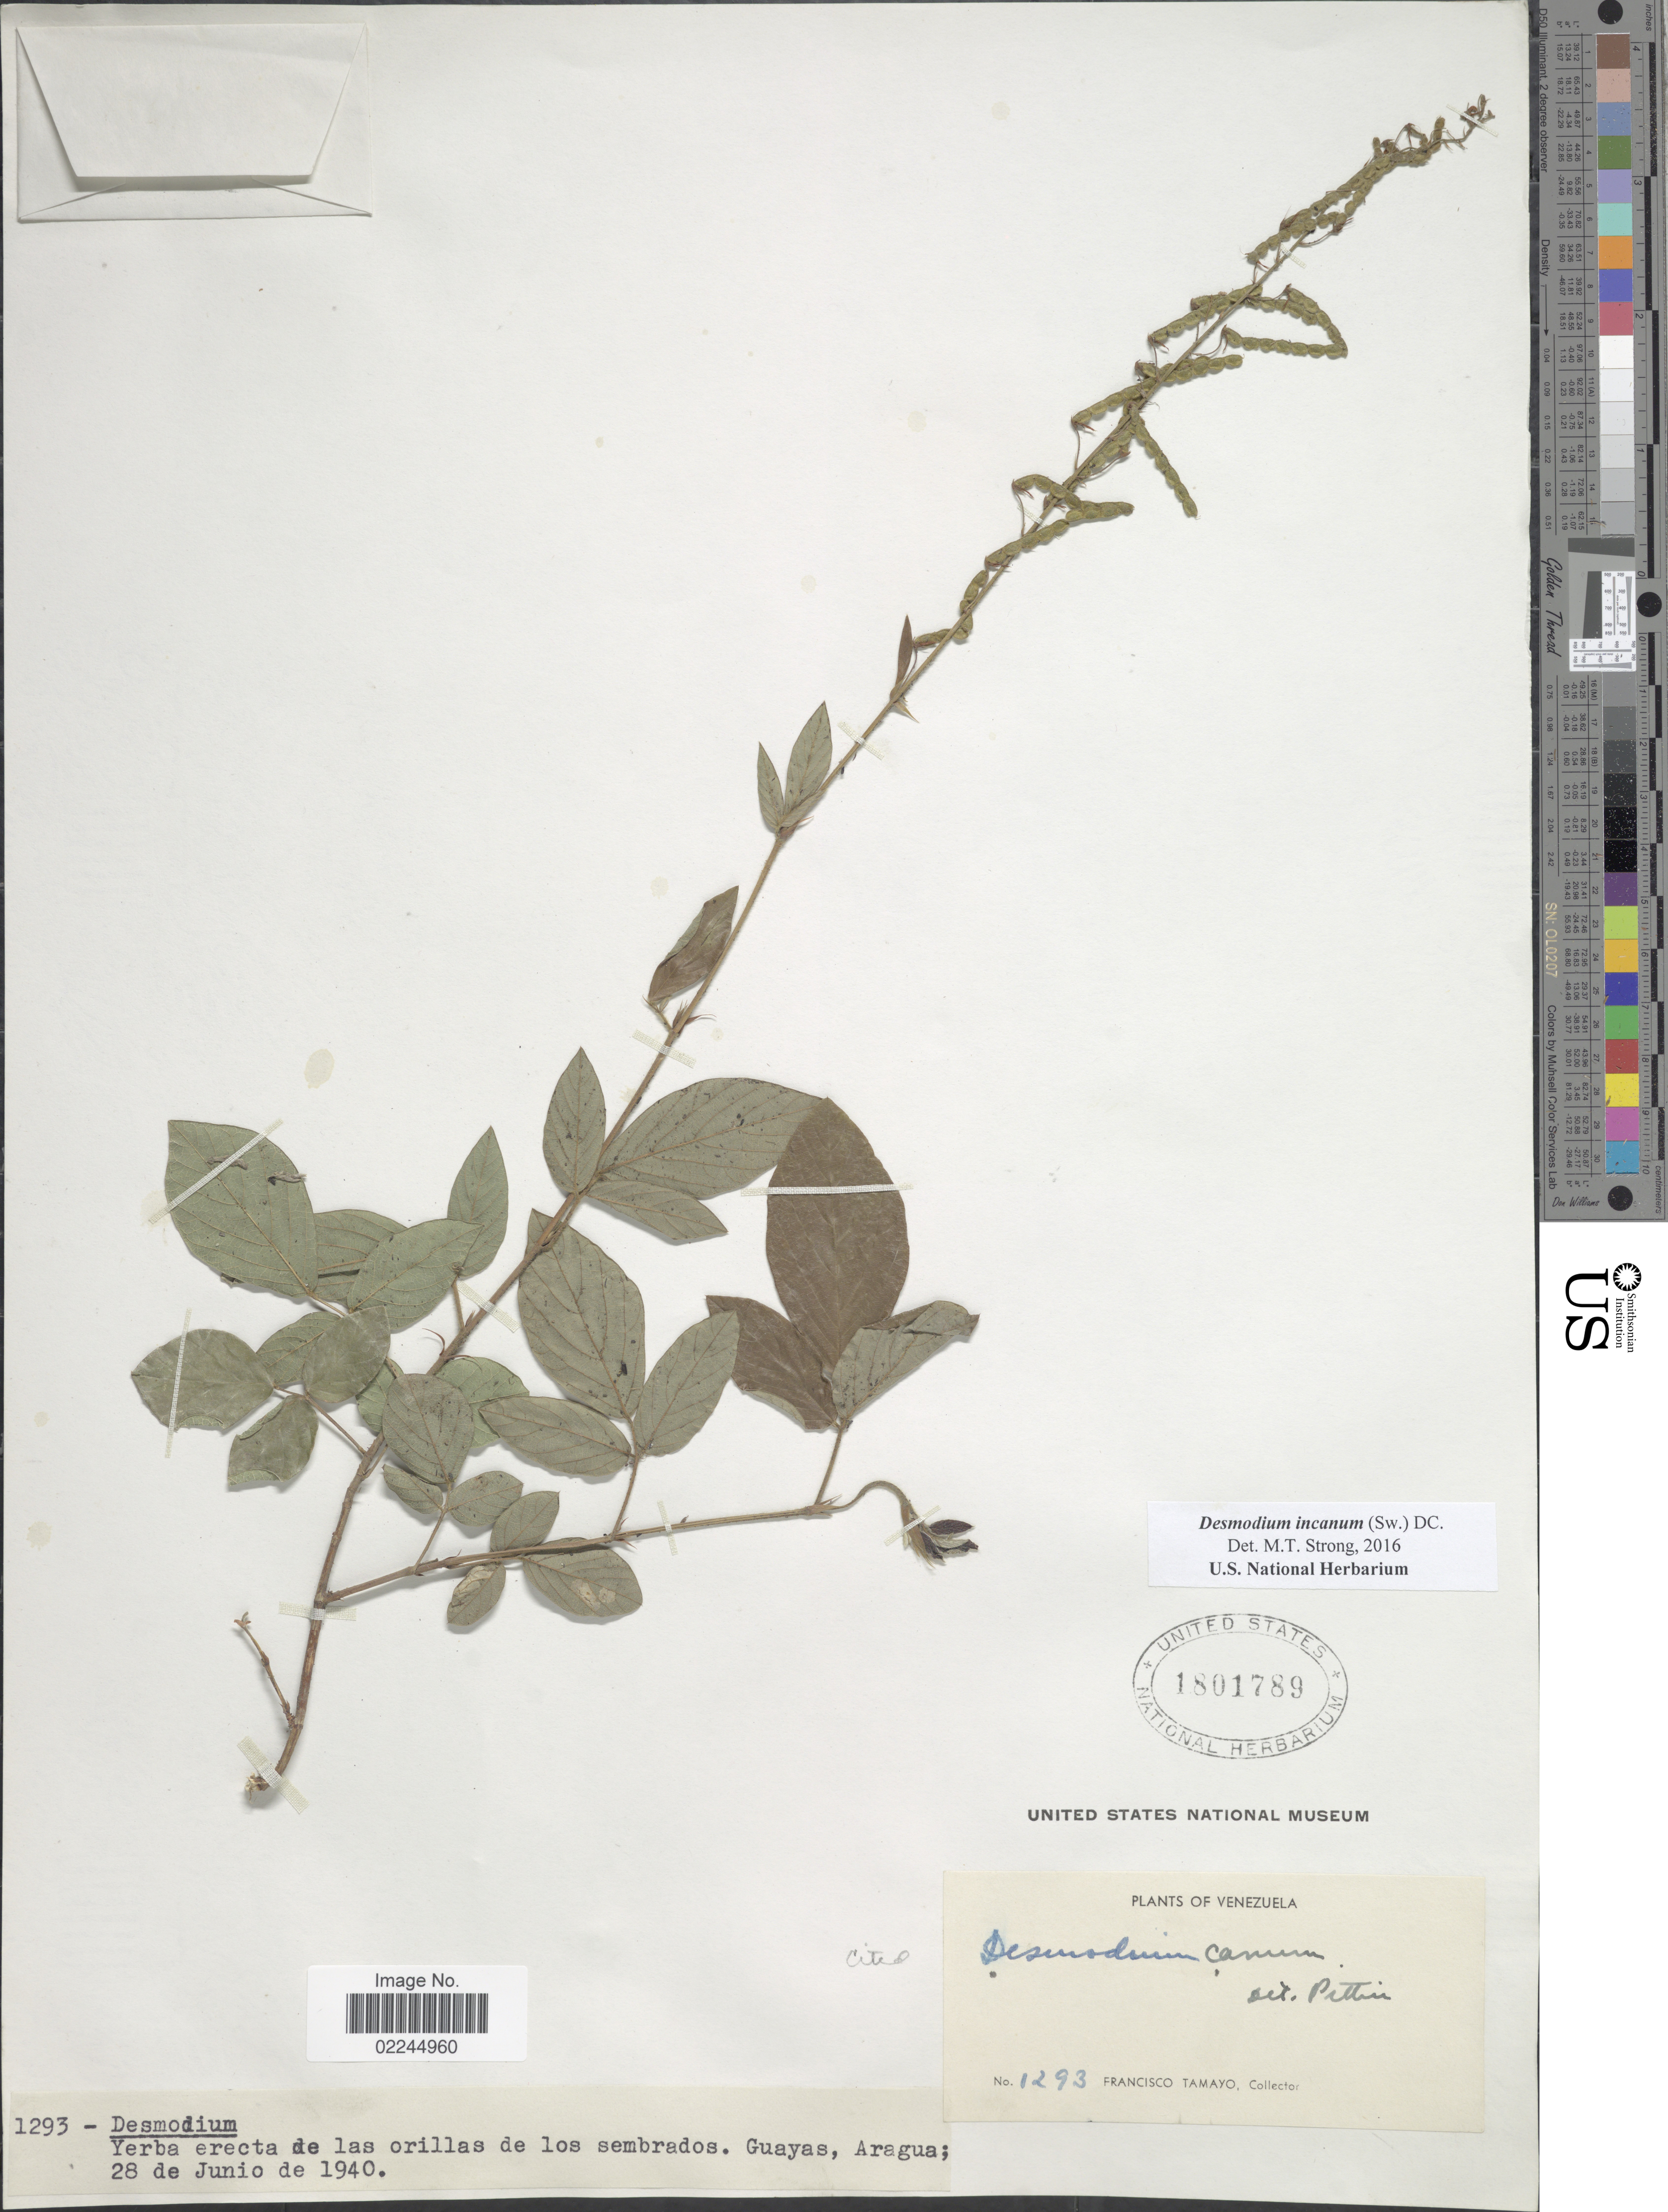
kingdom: Plantae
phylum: Tracheophyta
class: Magnoliopsida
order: Fabales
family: Fabaceae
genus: Desmodium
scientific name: Desmodium incanum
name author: (Sw.) DC.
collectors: F. Tamayo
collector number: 1293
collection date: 1940-06-28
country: Venezuela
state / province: Aragua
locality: Guayas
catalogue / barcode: US 1801789